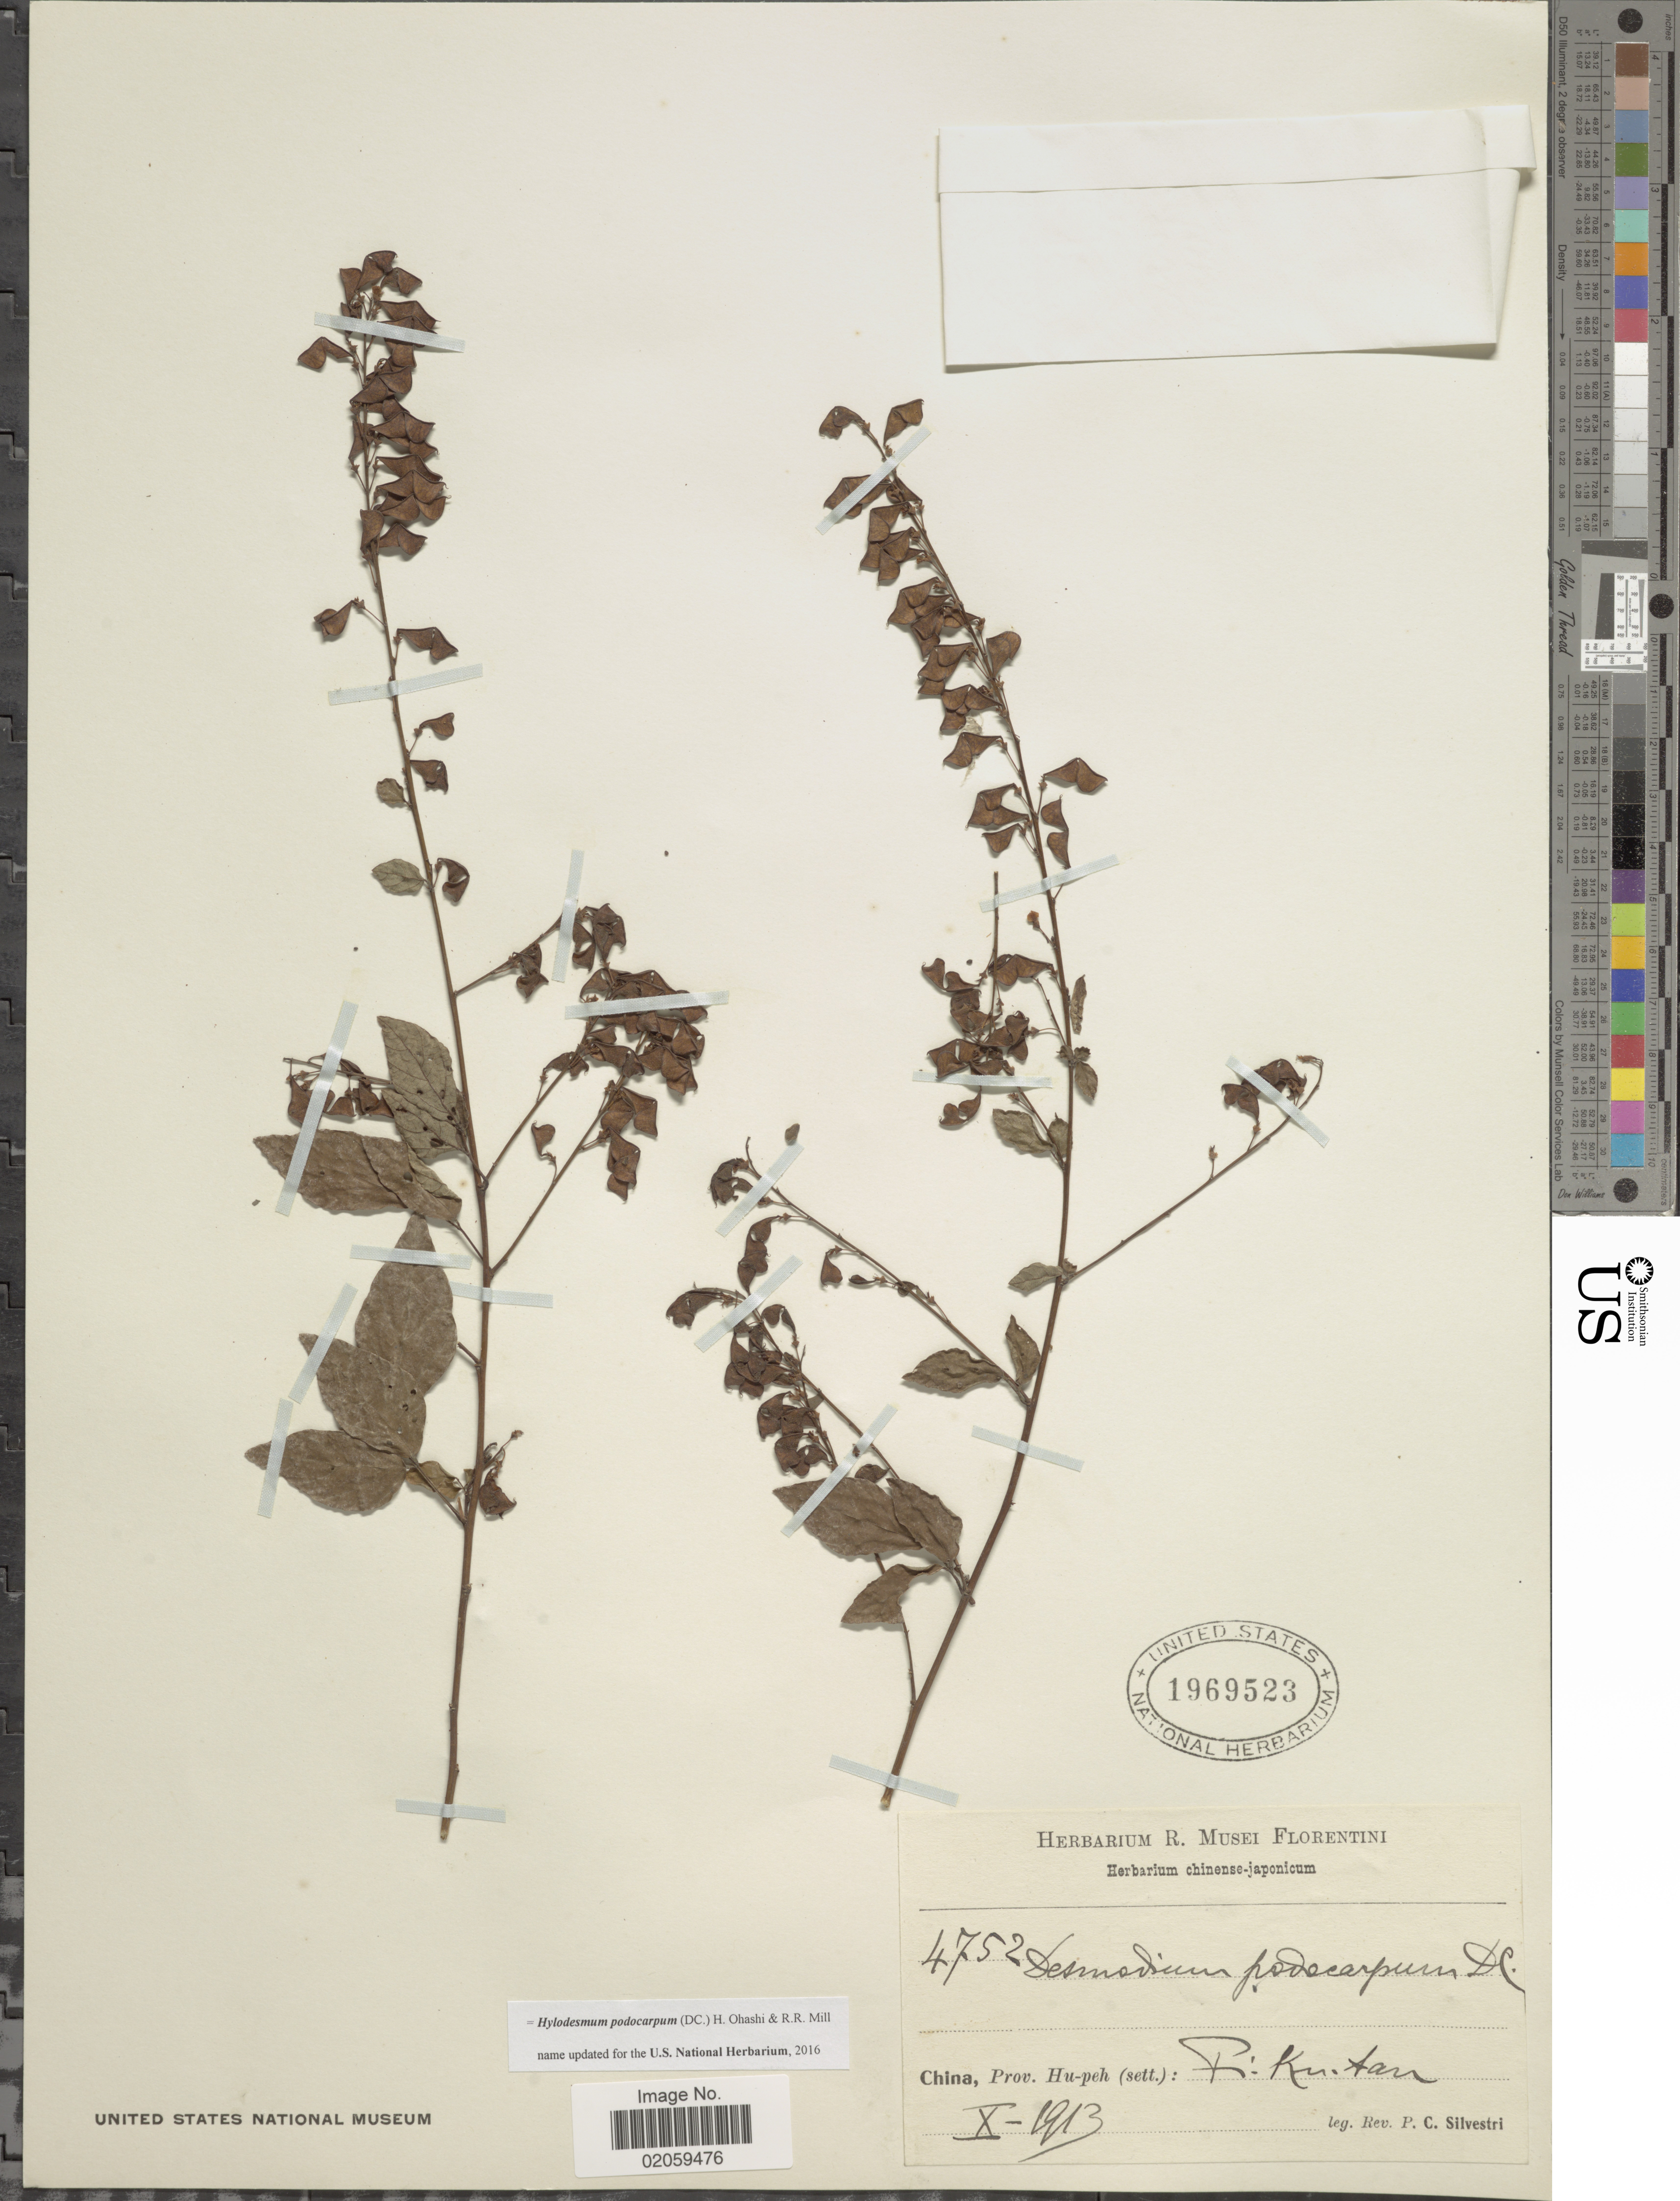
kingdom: Plantae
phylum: Tracheophyta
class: Magnoliopsida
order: Fabales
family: Fabaceae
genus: Hylodesmum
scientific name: Hylodesmum podocarpum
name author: (DC.) H. Ohashi & R.R. Mill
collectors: P. Silvestri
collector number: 4752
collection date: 1913-10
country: China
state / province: Hubei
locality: Prov. Hu-peh (sett.), F. Kutan [interpreted]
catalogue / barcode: US 1969523